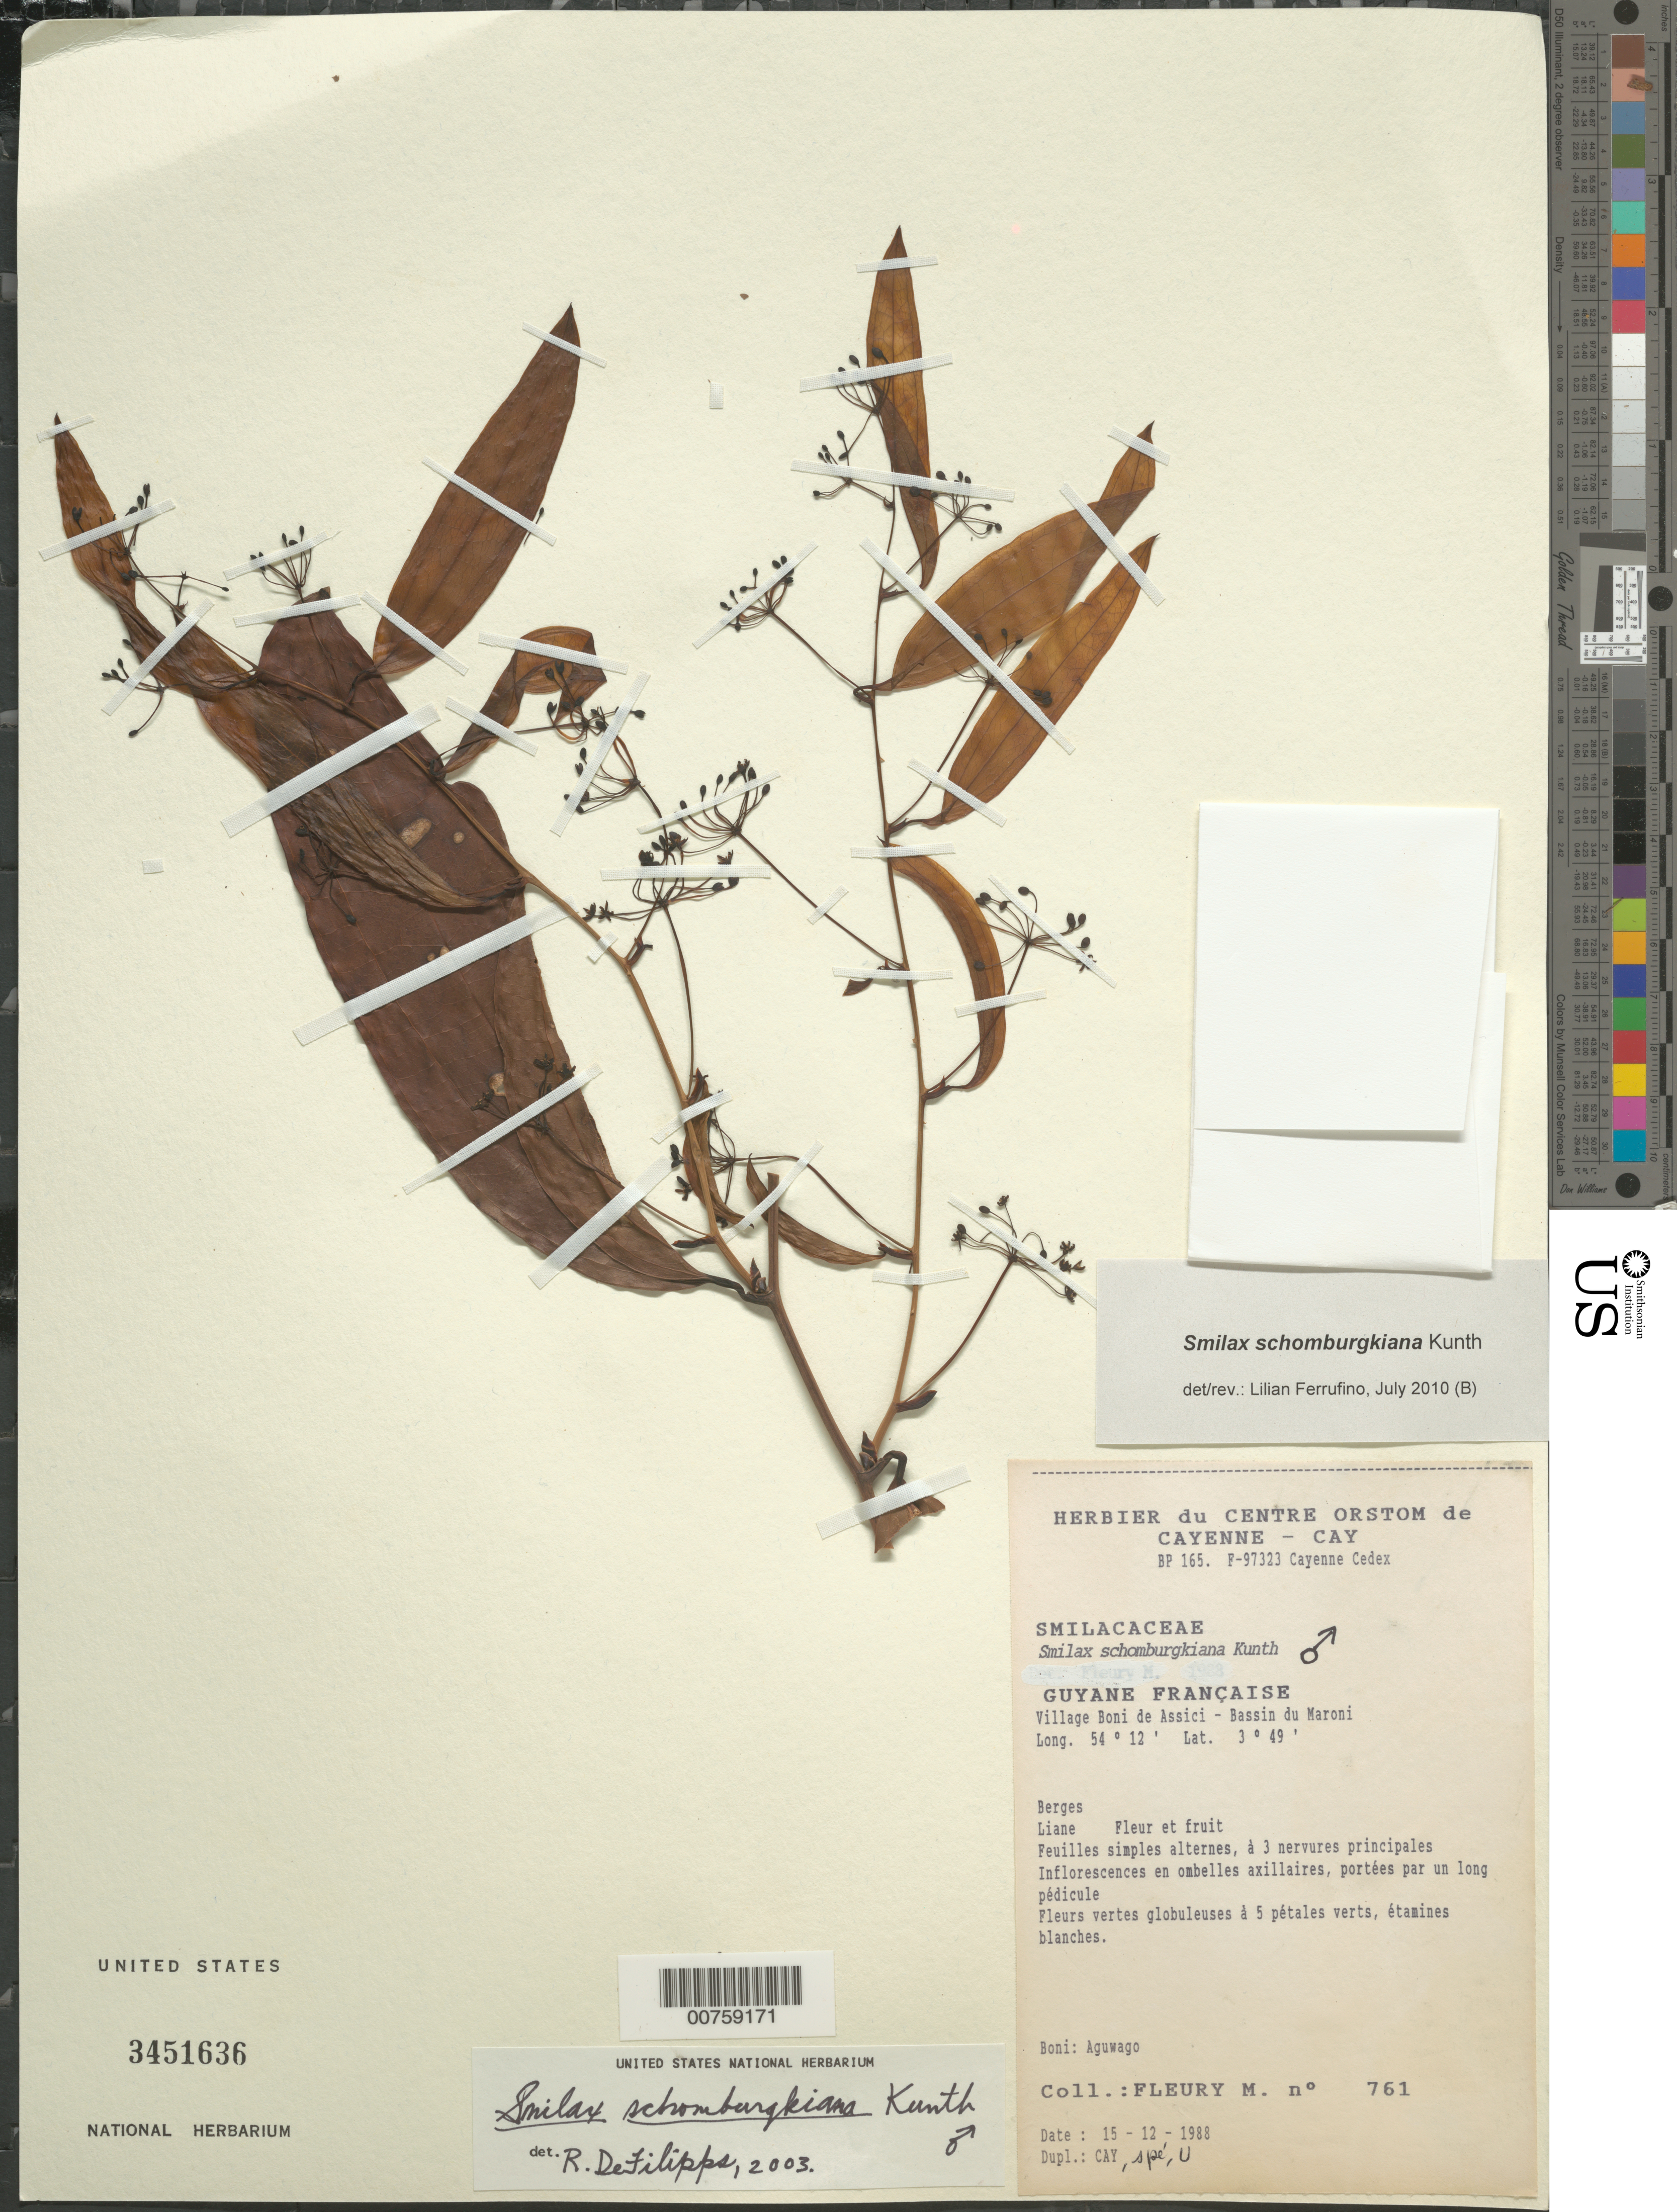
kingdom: Plantae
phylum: Tracheophyta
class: Liliopsida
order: Liliales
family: Smilacaceae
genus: Smilax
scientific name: Smilax schomburgkiana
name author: Kunth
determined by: DeFilipps, R. A.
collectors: M. Fleury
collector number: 761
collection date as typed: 15-Dec-88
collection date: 1988-12-15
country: French Guiana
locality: Village Boni de Assici - Bassin du Maroni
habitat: Riverbank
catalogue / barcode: US 3451636